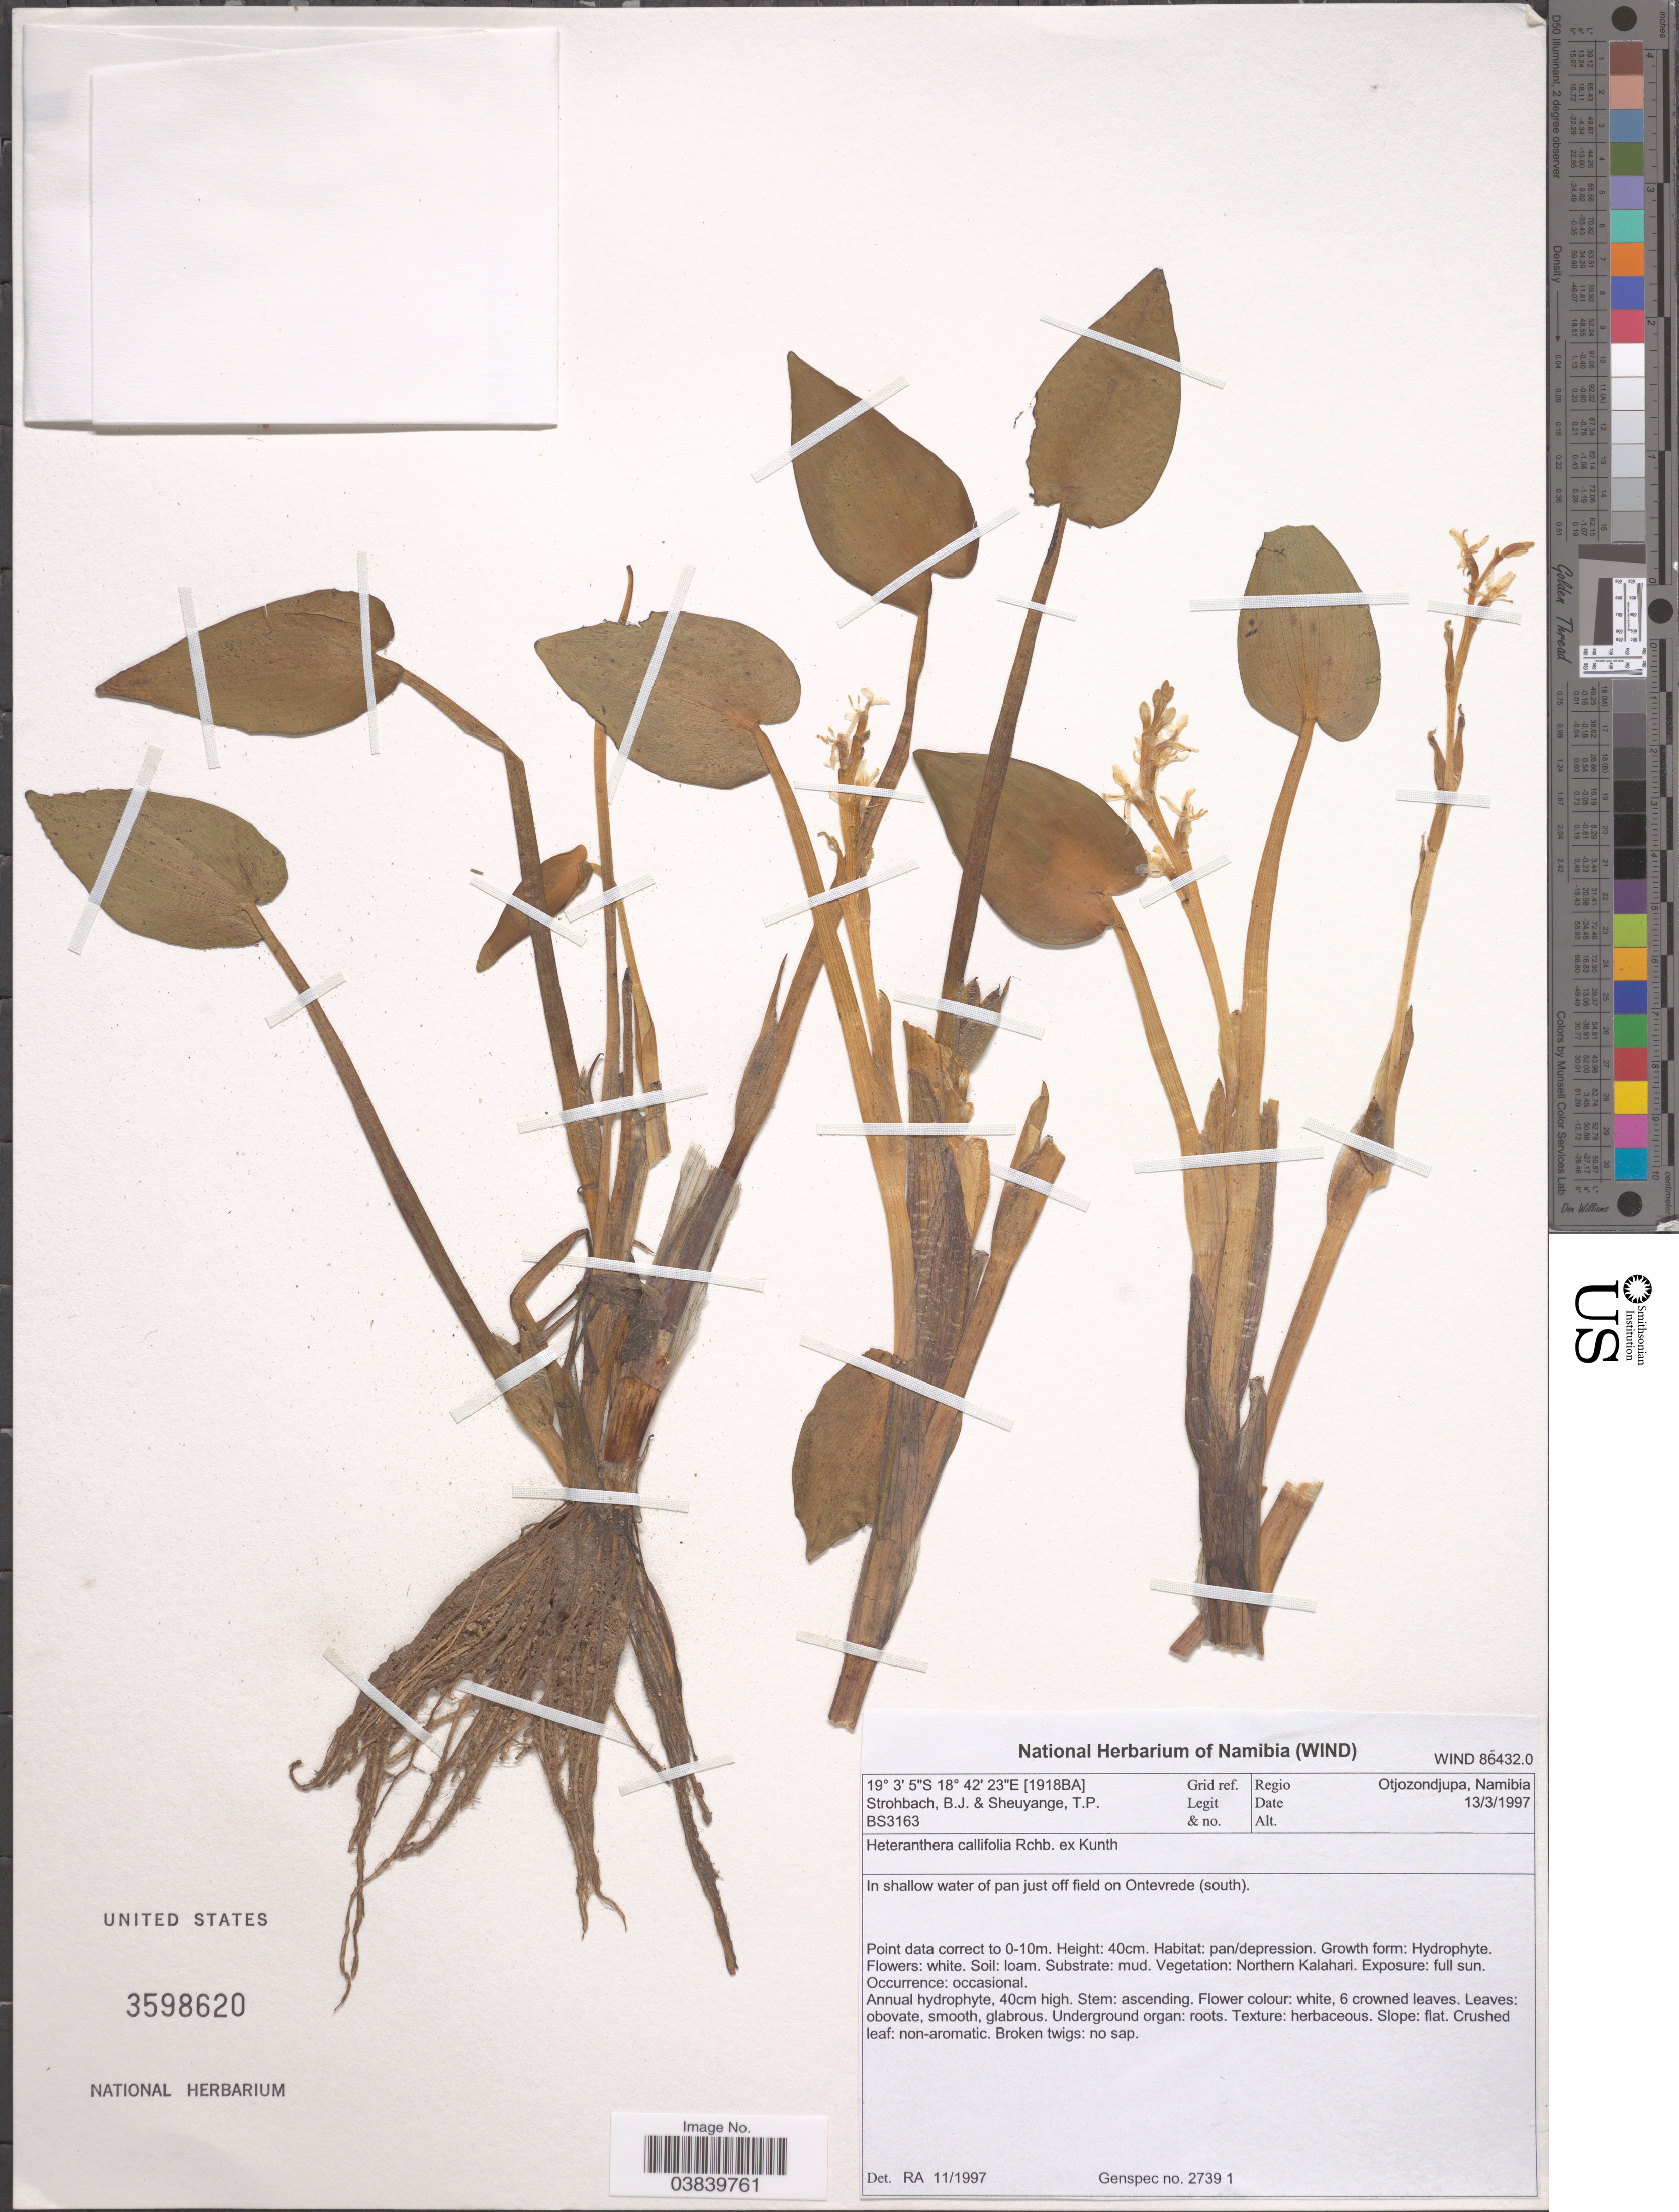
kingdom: Plantae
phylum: Tracheophyta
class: Liliopsida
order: Commelinales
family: Pontederiaceae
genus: Heteranthera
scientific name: Heteranthera callifolia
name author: Rchb. ex Kunth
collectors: B. Strohbach & T. Sheuyange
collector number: BS3163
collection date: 1997-03-13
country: Namibia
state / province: Otjozondjupa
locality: [1918BA] Grid ref. Regio Otjozondjupa, Namibia. In shallow water of pan just off field on Ontevrede (south).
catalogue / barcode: US 3598620